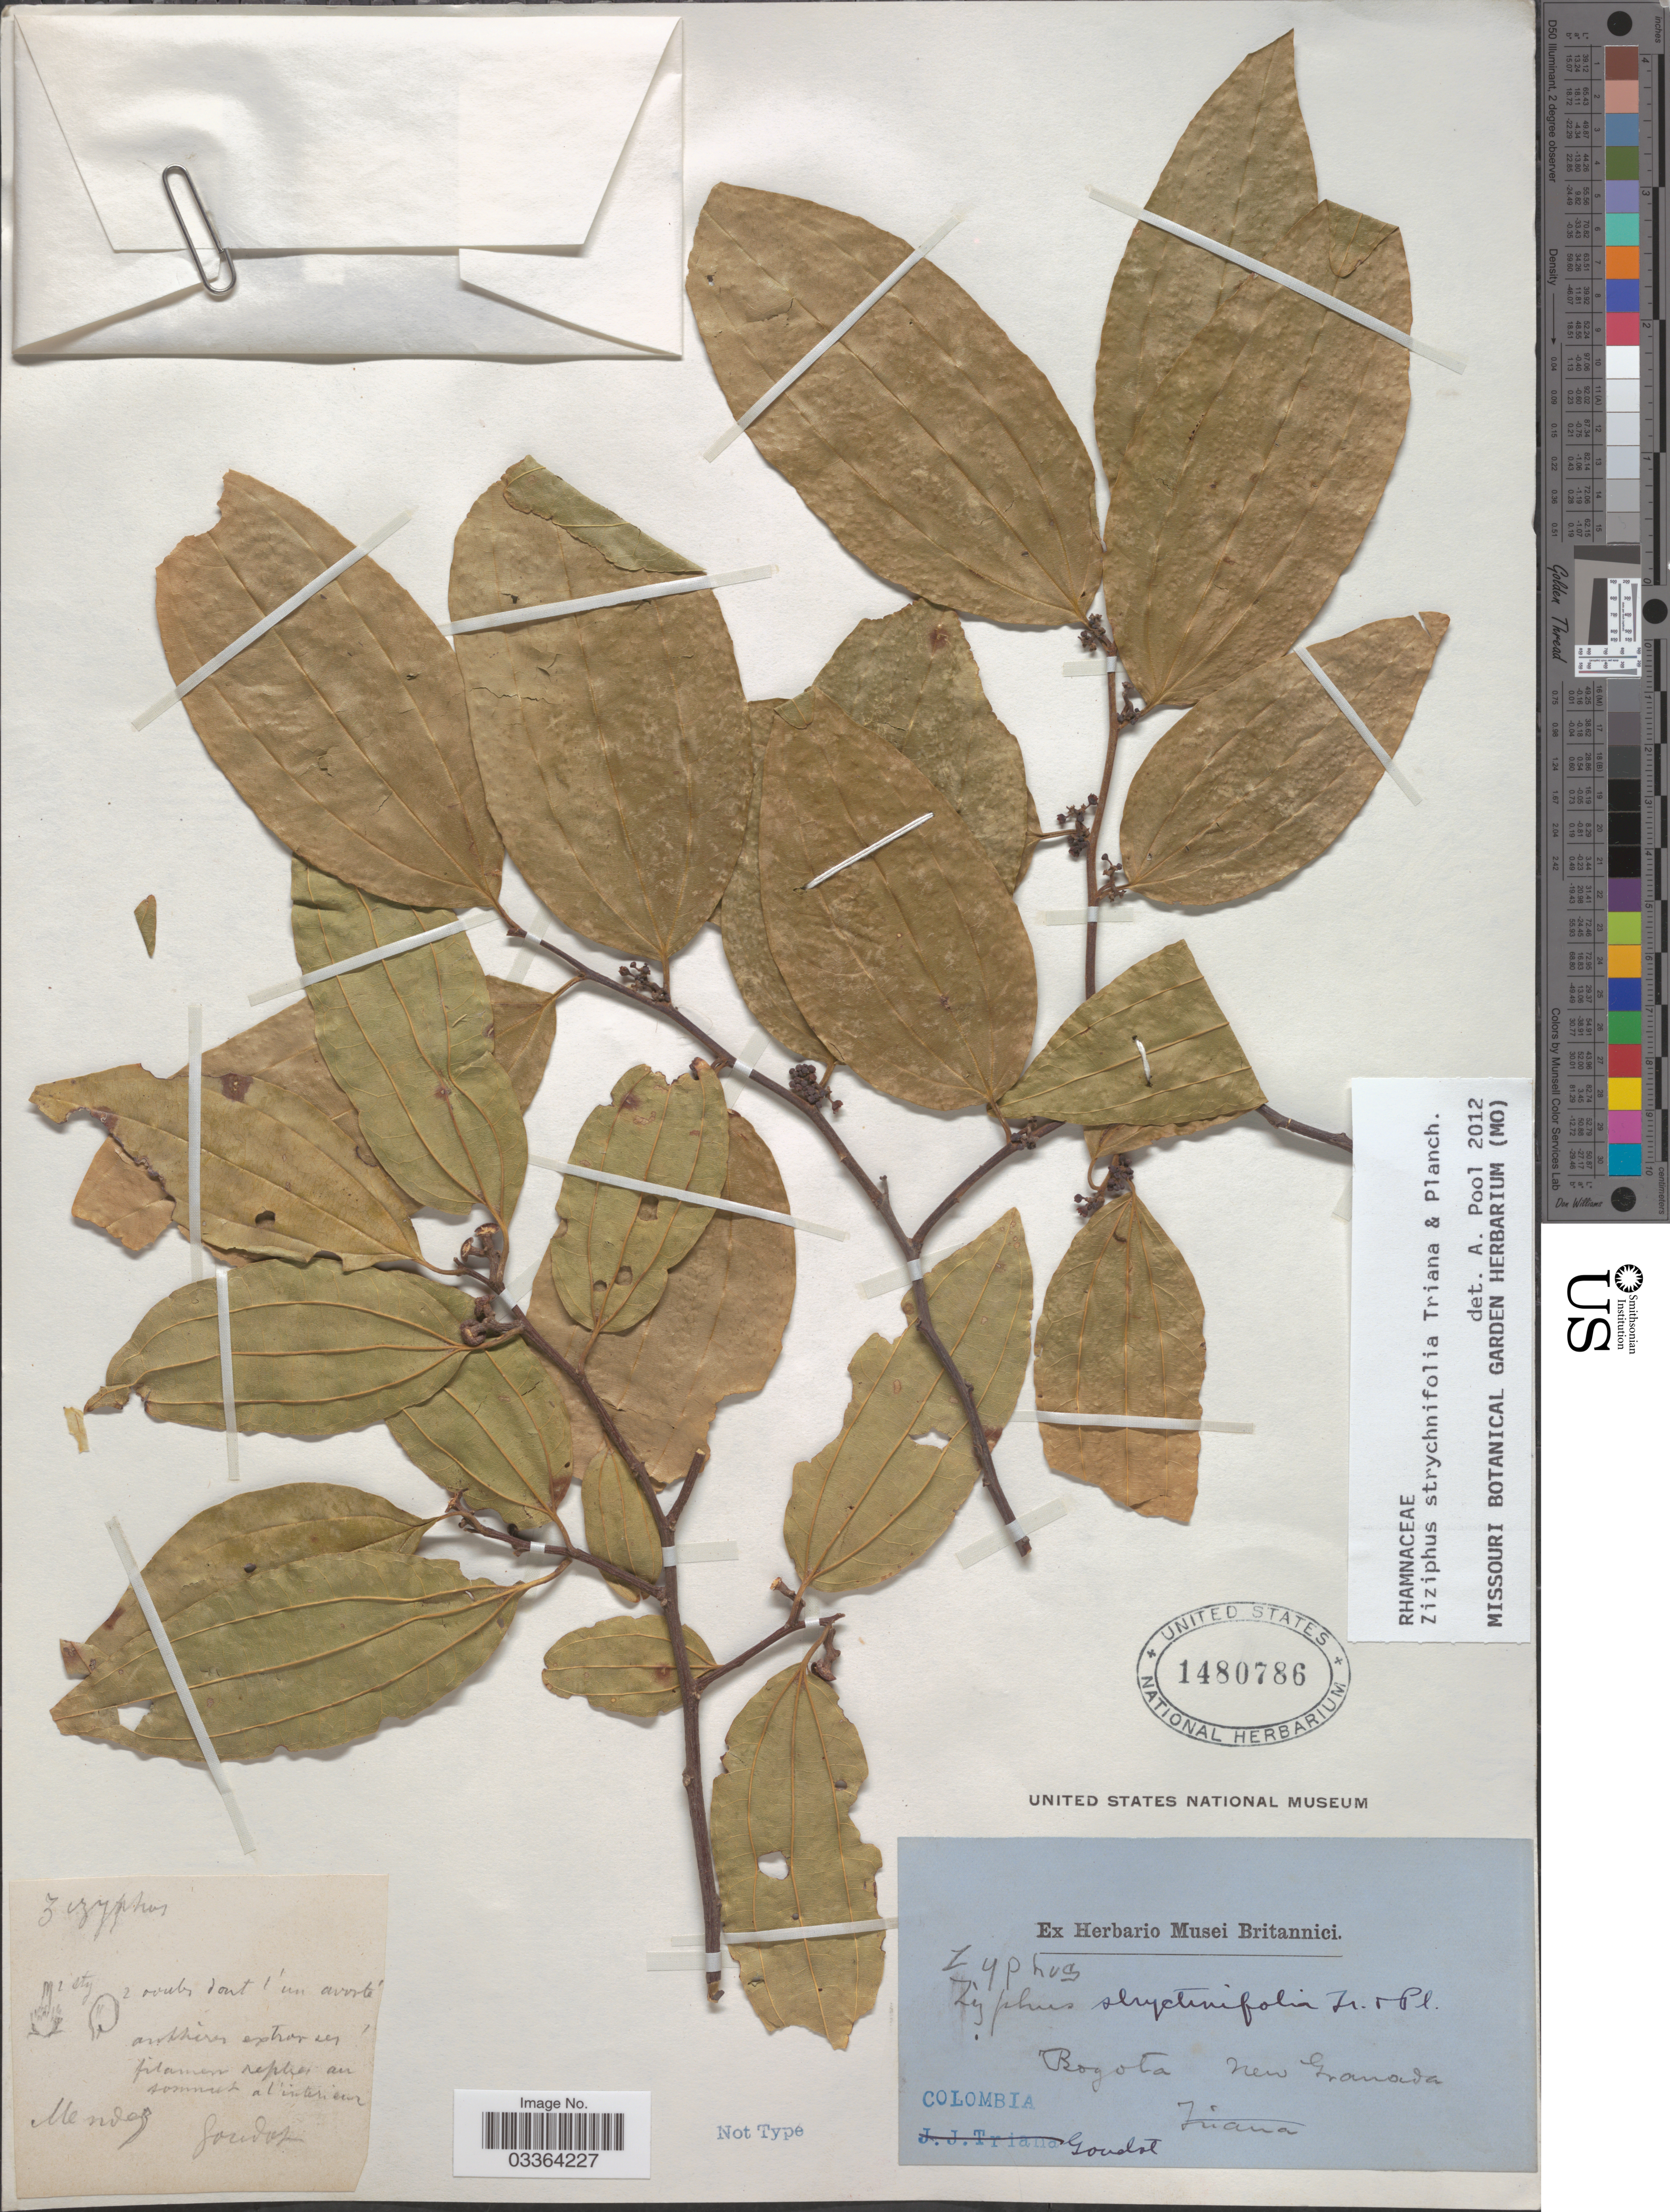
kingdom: Plantae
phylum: Tracheophyta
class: Magnoliopsida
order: Rosales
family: Rhamnaceae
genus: Sarcomphalus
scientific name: Sarcomphalus strychnifolius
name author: (Triana & Planch.) Hauenschild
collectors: -. Goudot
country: Colombia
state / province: Bogota D.C.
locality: New Granada.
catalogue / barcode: US 1480786